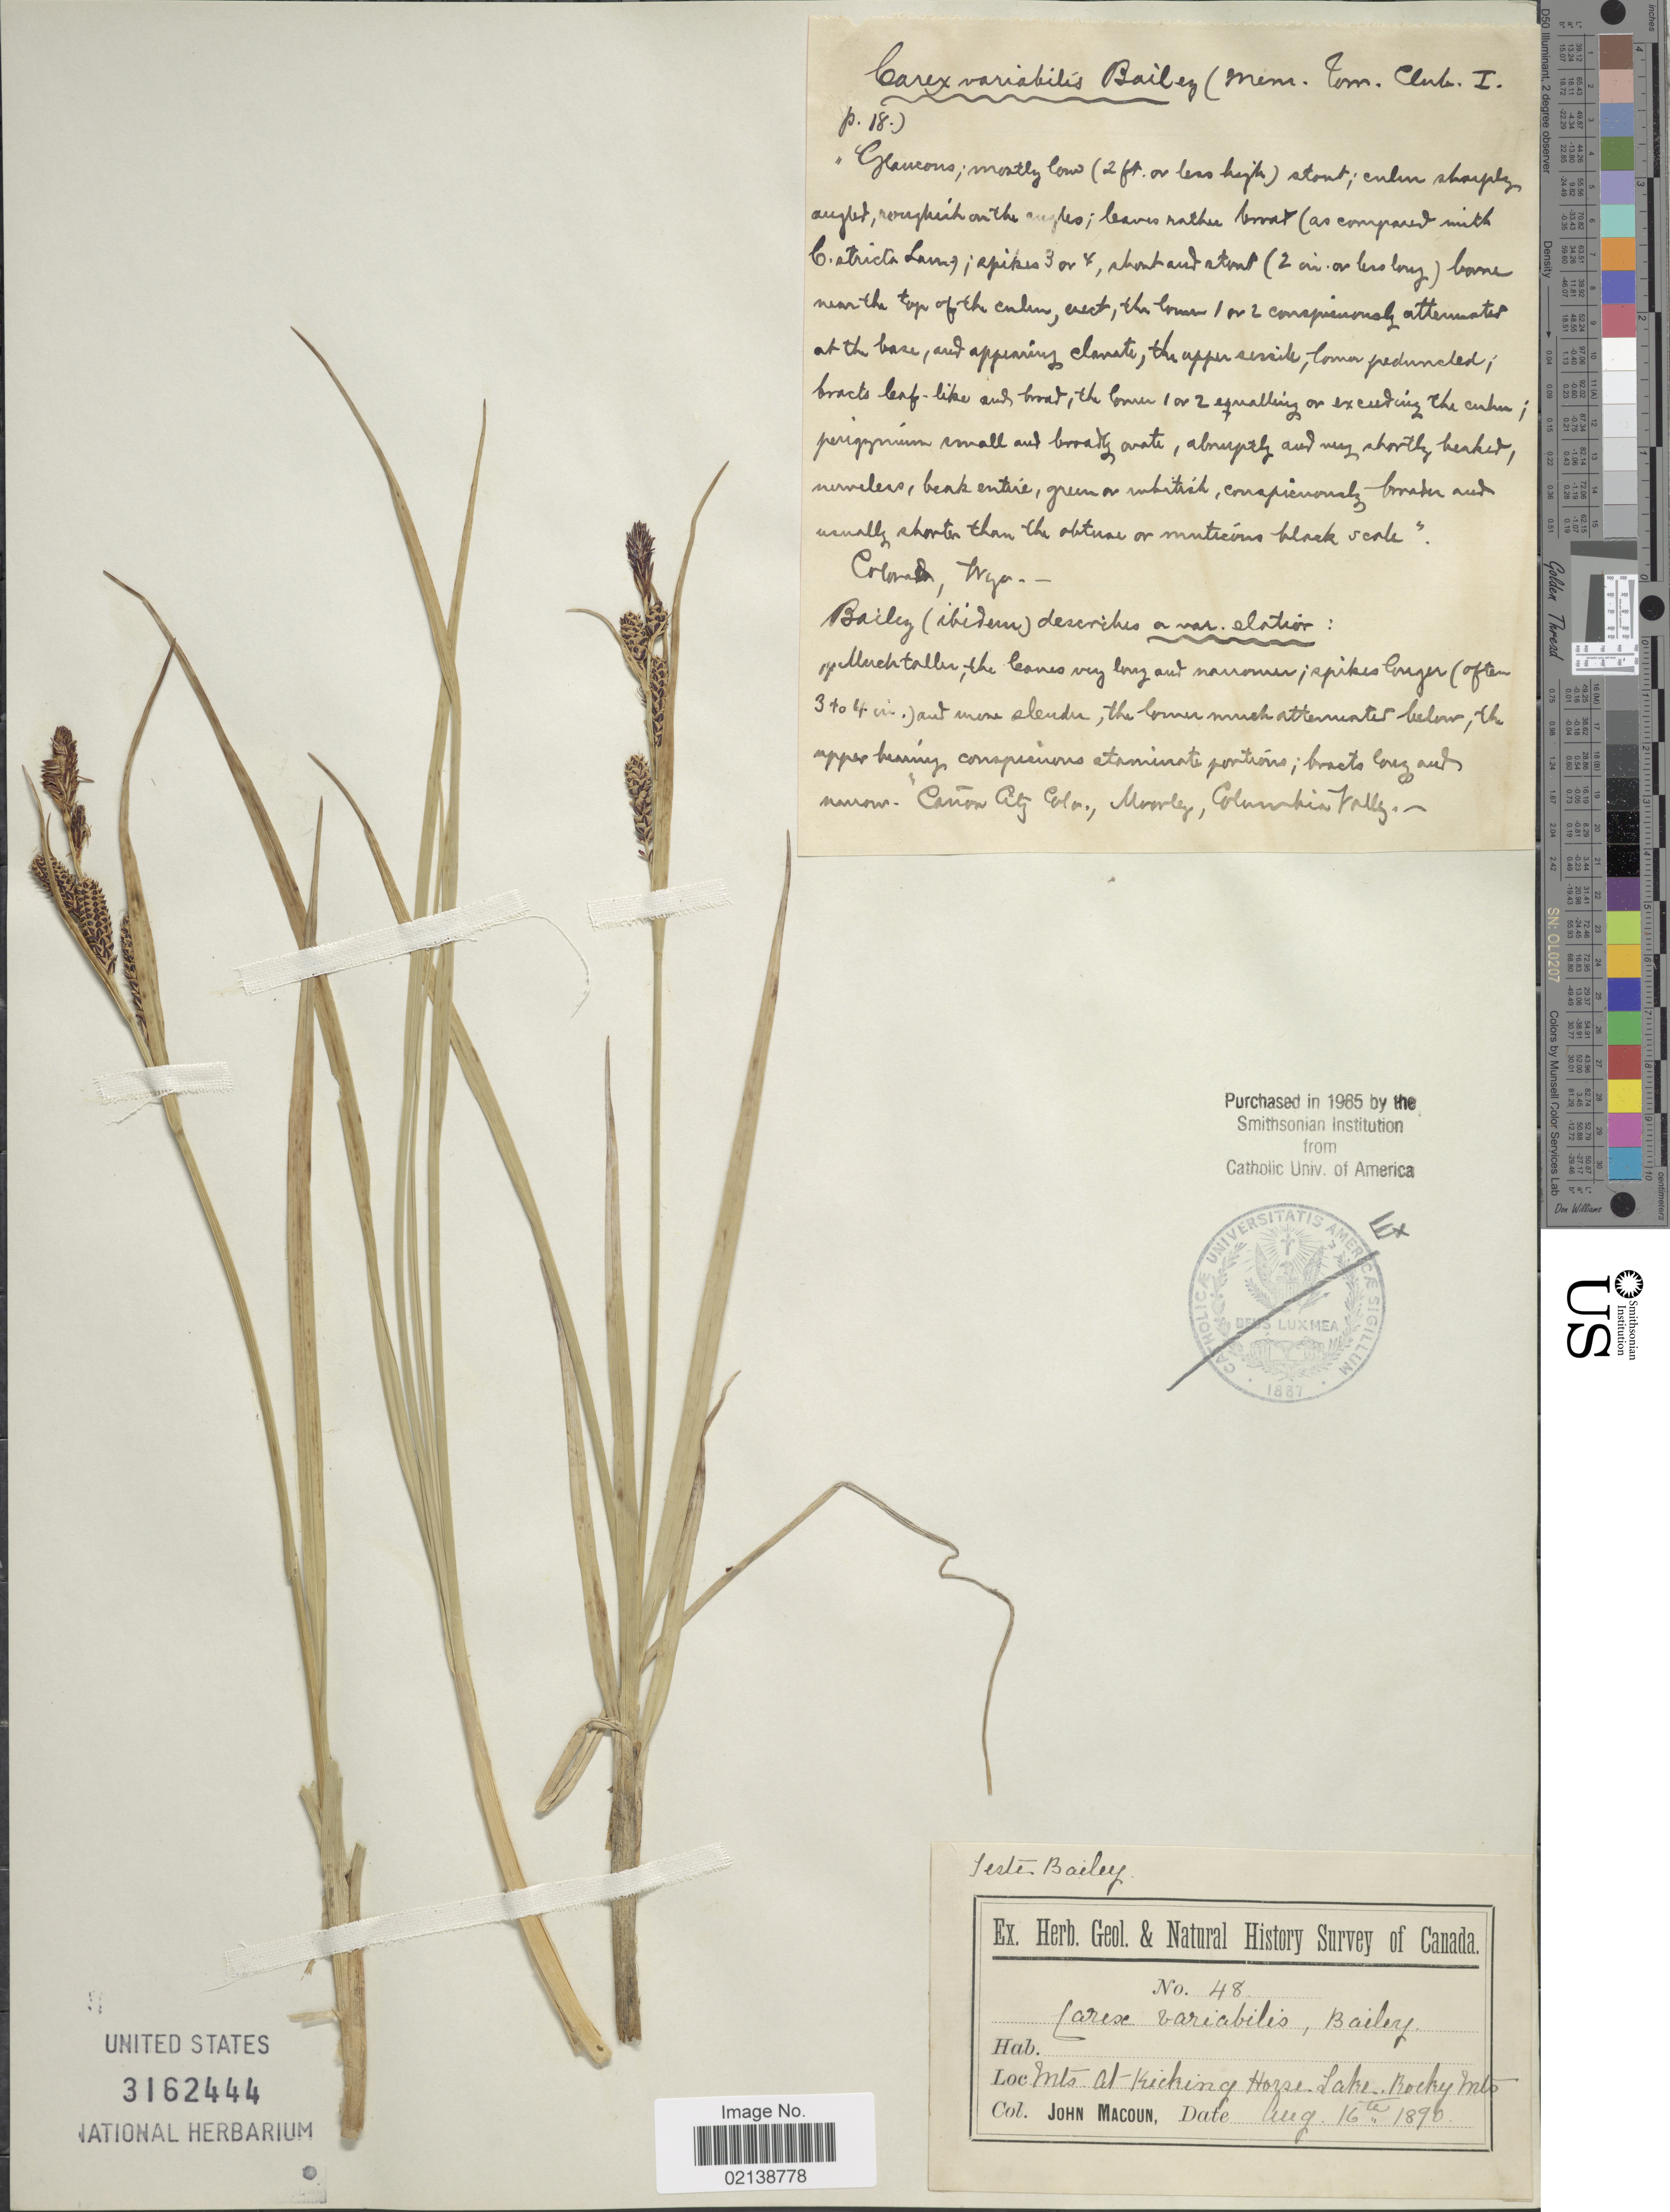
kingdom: Plantae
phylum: Tracheophyta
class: Liliopsida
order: Poales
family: Cyperaceae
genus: Carex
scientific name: Carex aquatilis var. aquatilis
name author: Wahlenb.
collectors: J. Macoun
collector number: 48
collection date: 1890-08-16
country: Canada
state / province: British Columbia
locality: Mts. at Kicking Horse, Lake, Rocky Mts.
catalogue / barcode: US 3162444